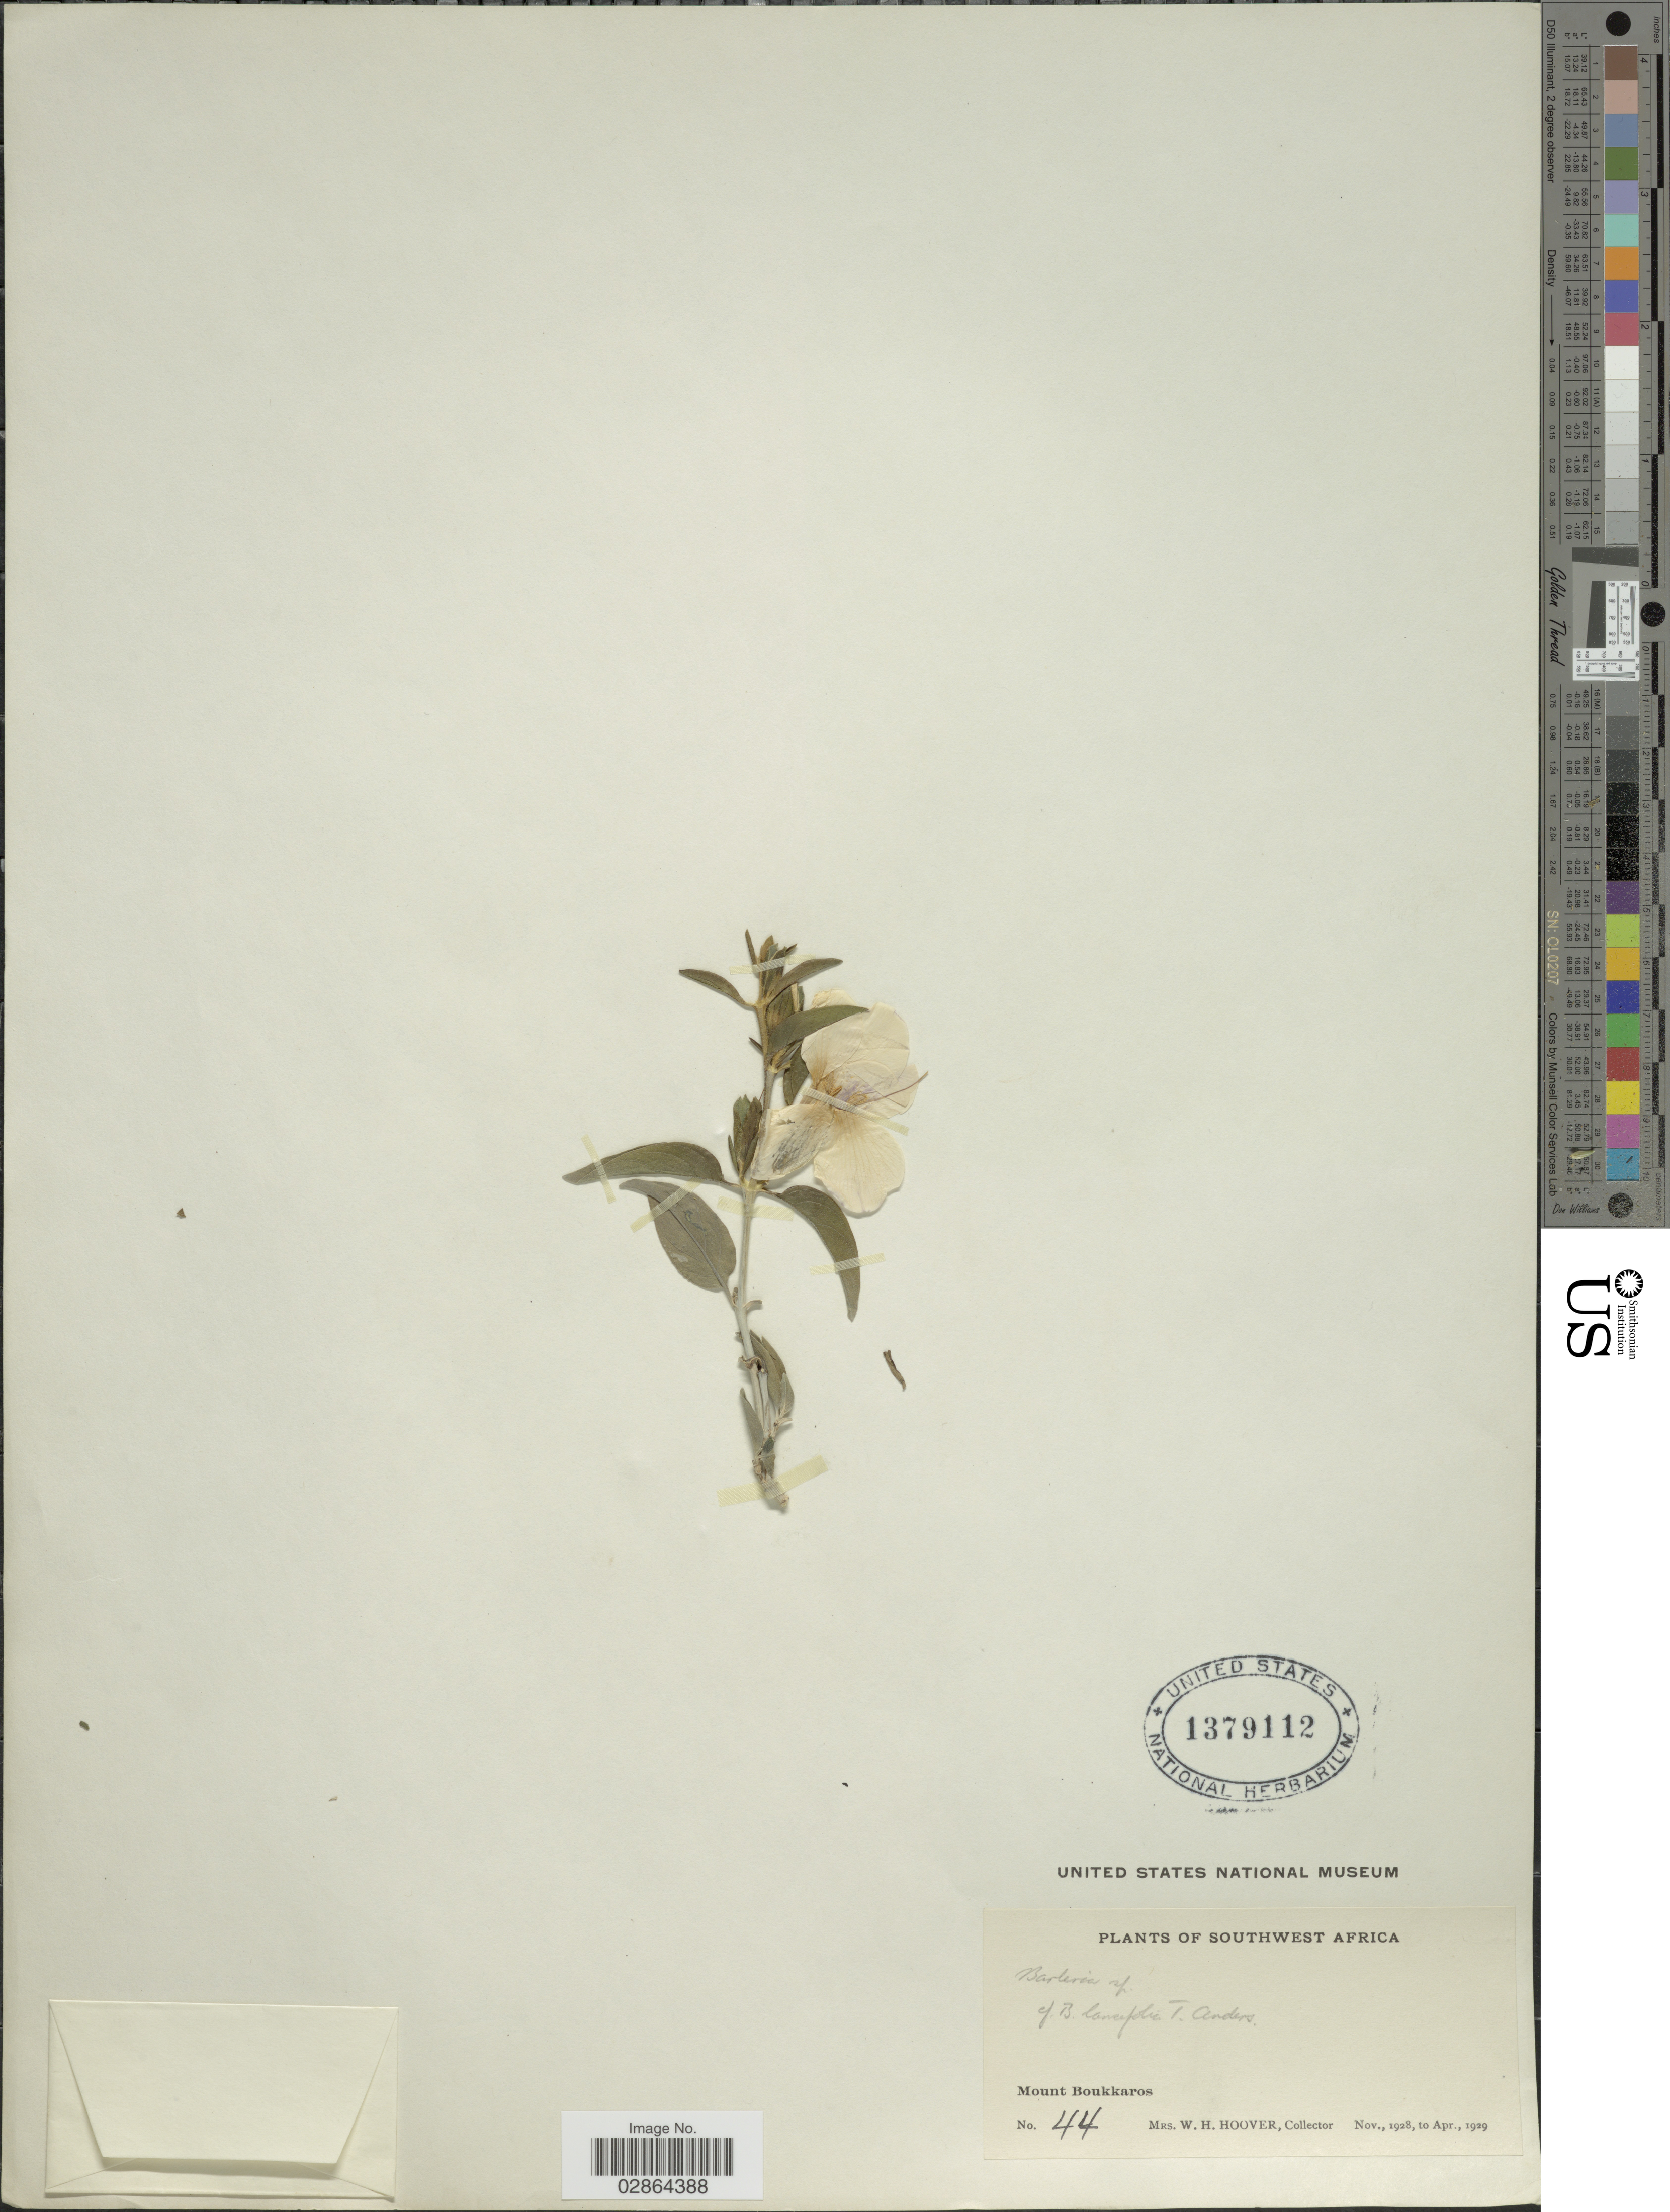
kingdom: Plantae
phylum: Tracheophyta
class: Magnoliopsida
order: Lamiales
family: Acanthaceae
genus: Barleria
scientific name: Barleria lancifolia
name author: T. Anderson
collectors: W. H. Hoover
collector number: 44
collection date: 1928-11/1929-04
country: Namibia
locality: Southwest Africa. Mount Boukkaros.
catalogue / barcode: US 1379169